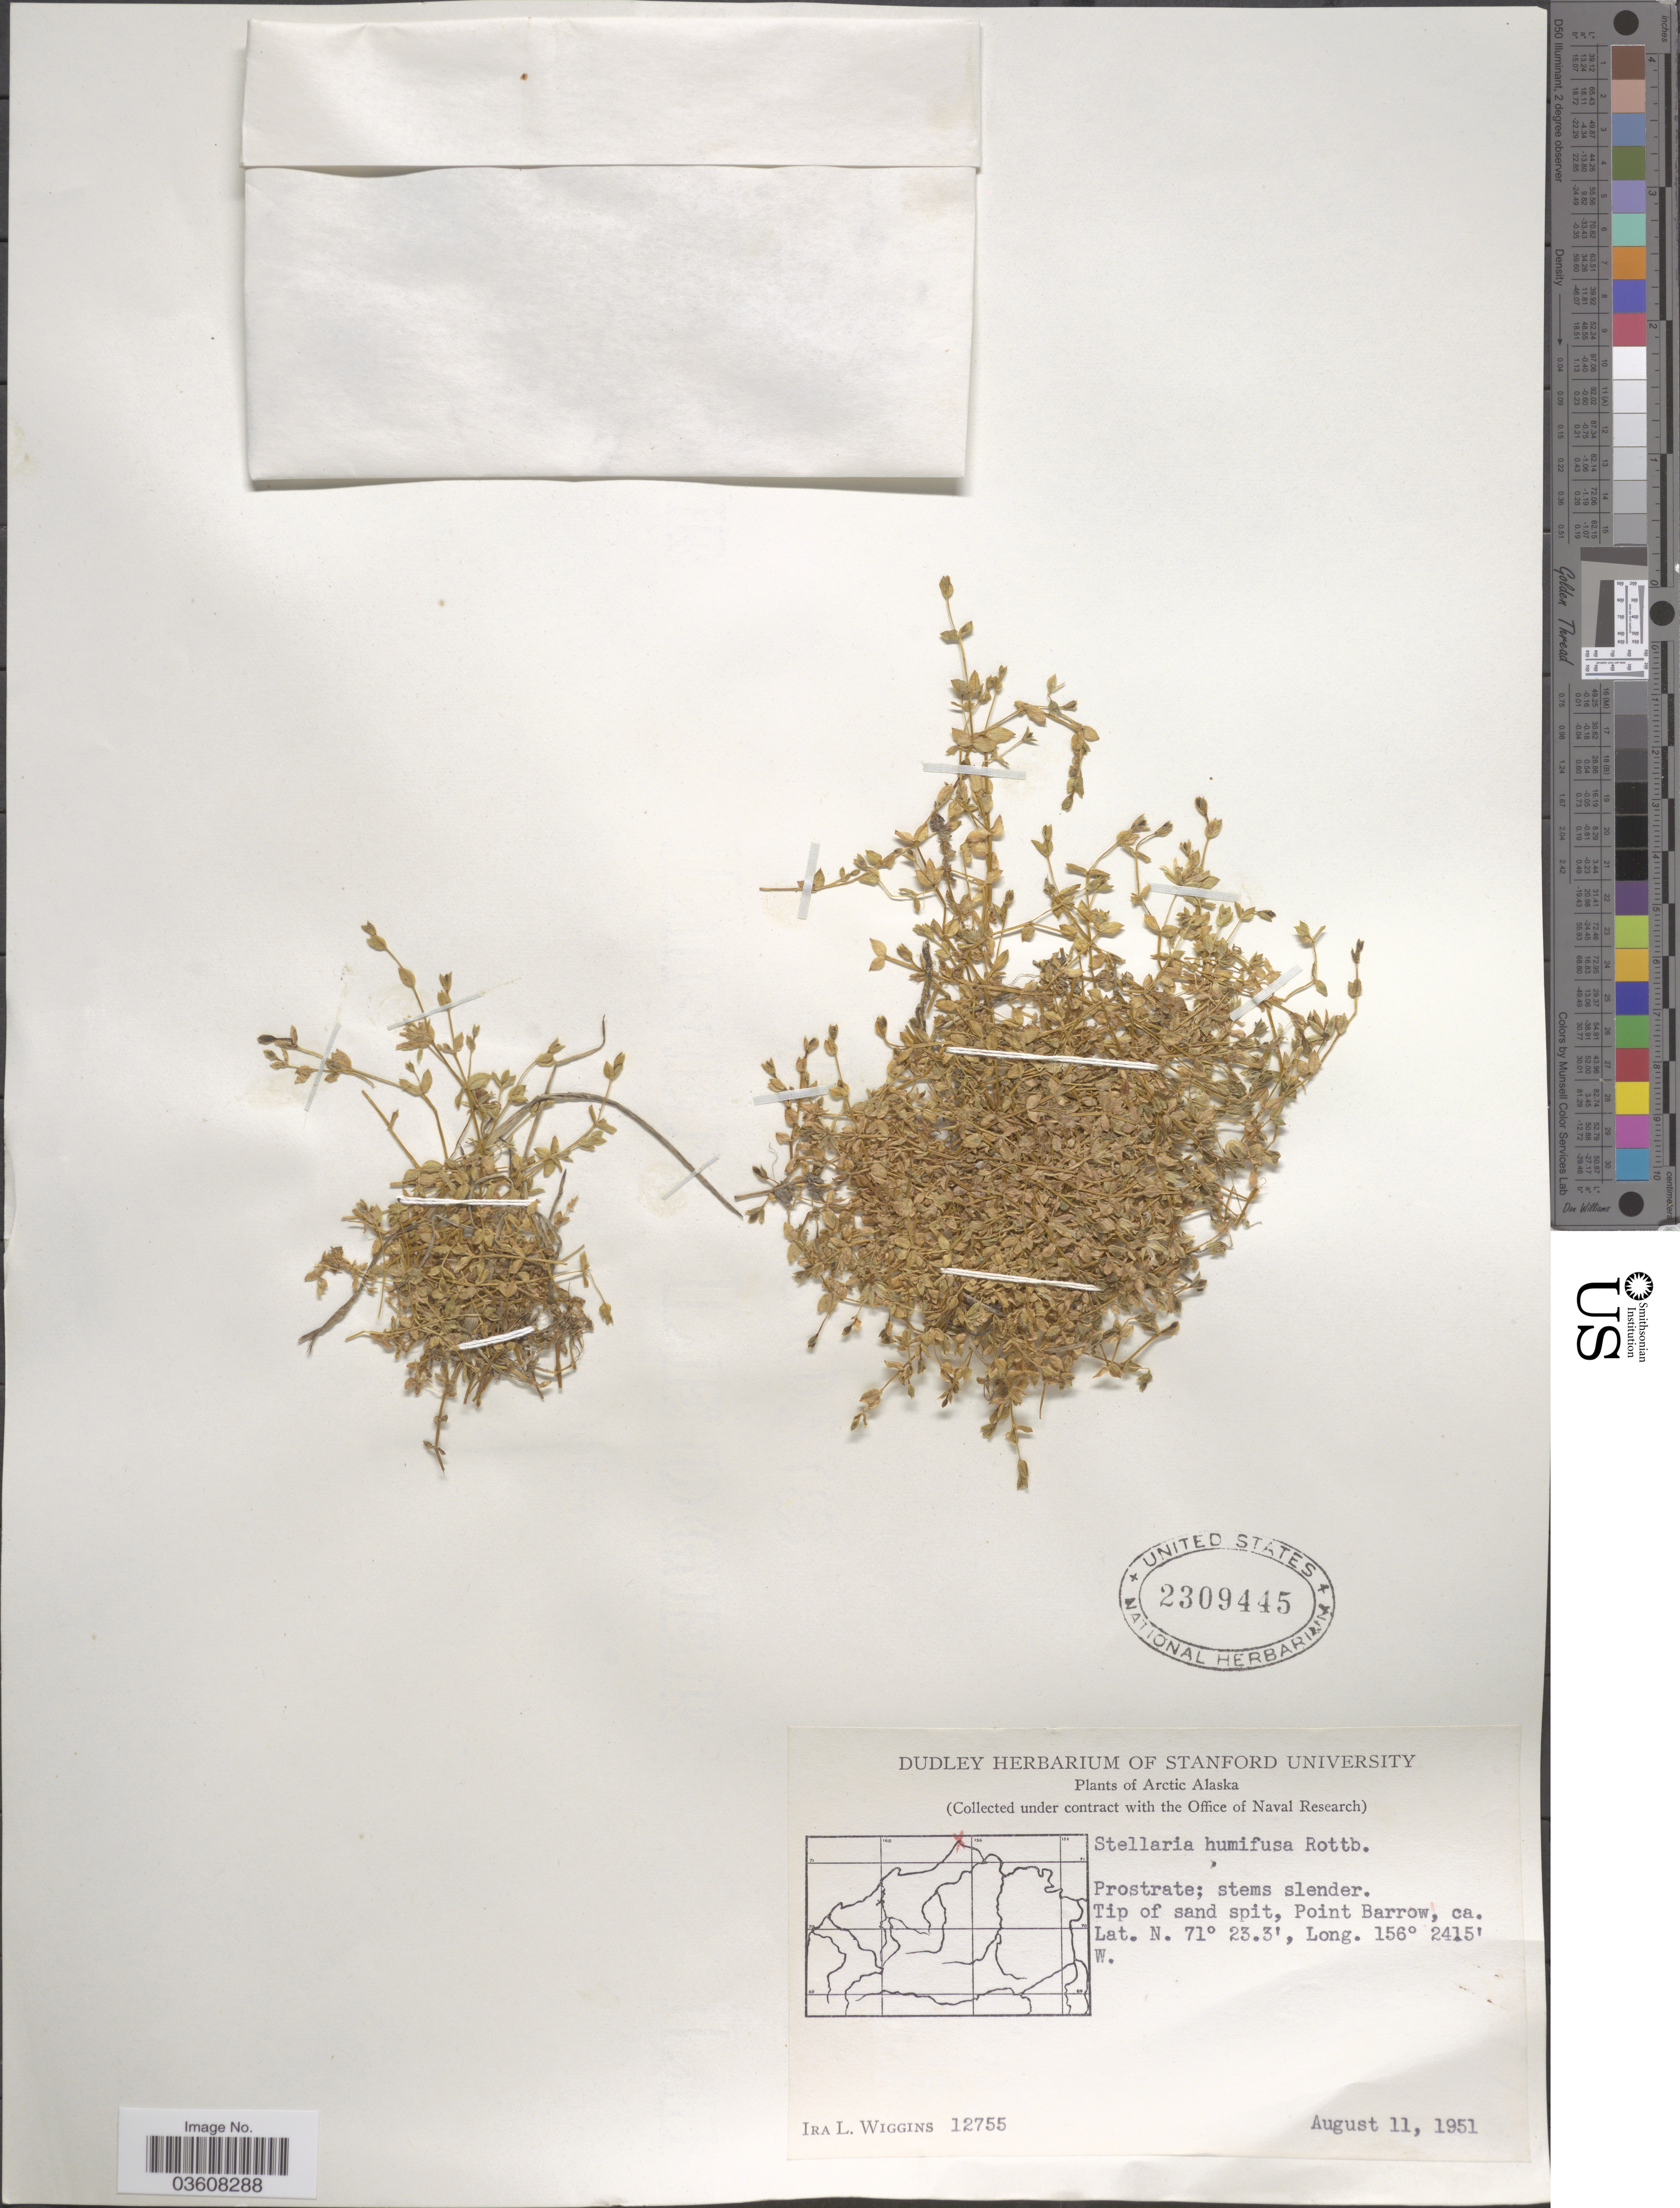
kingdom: Plantae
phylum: Tracheophyta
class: Magnoliopsida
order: Caryophyllales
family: Caryophyllaceae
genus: Stellaria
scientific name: Stellaria humifusa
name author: Rottb.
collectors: I. L. Wiggins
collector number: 12755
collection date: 1951-08-11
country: United States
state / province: Alaska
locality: Arctic Alaska. Tip of sand spit, Point Barrow.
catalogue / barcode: US 2309445